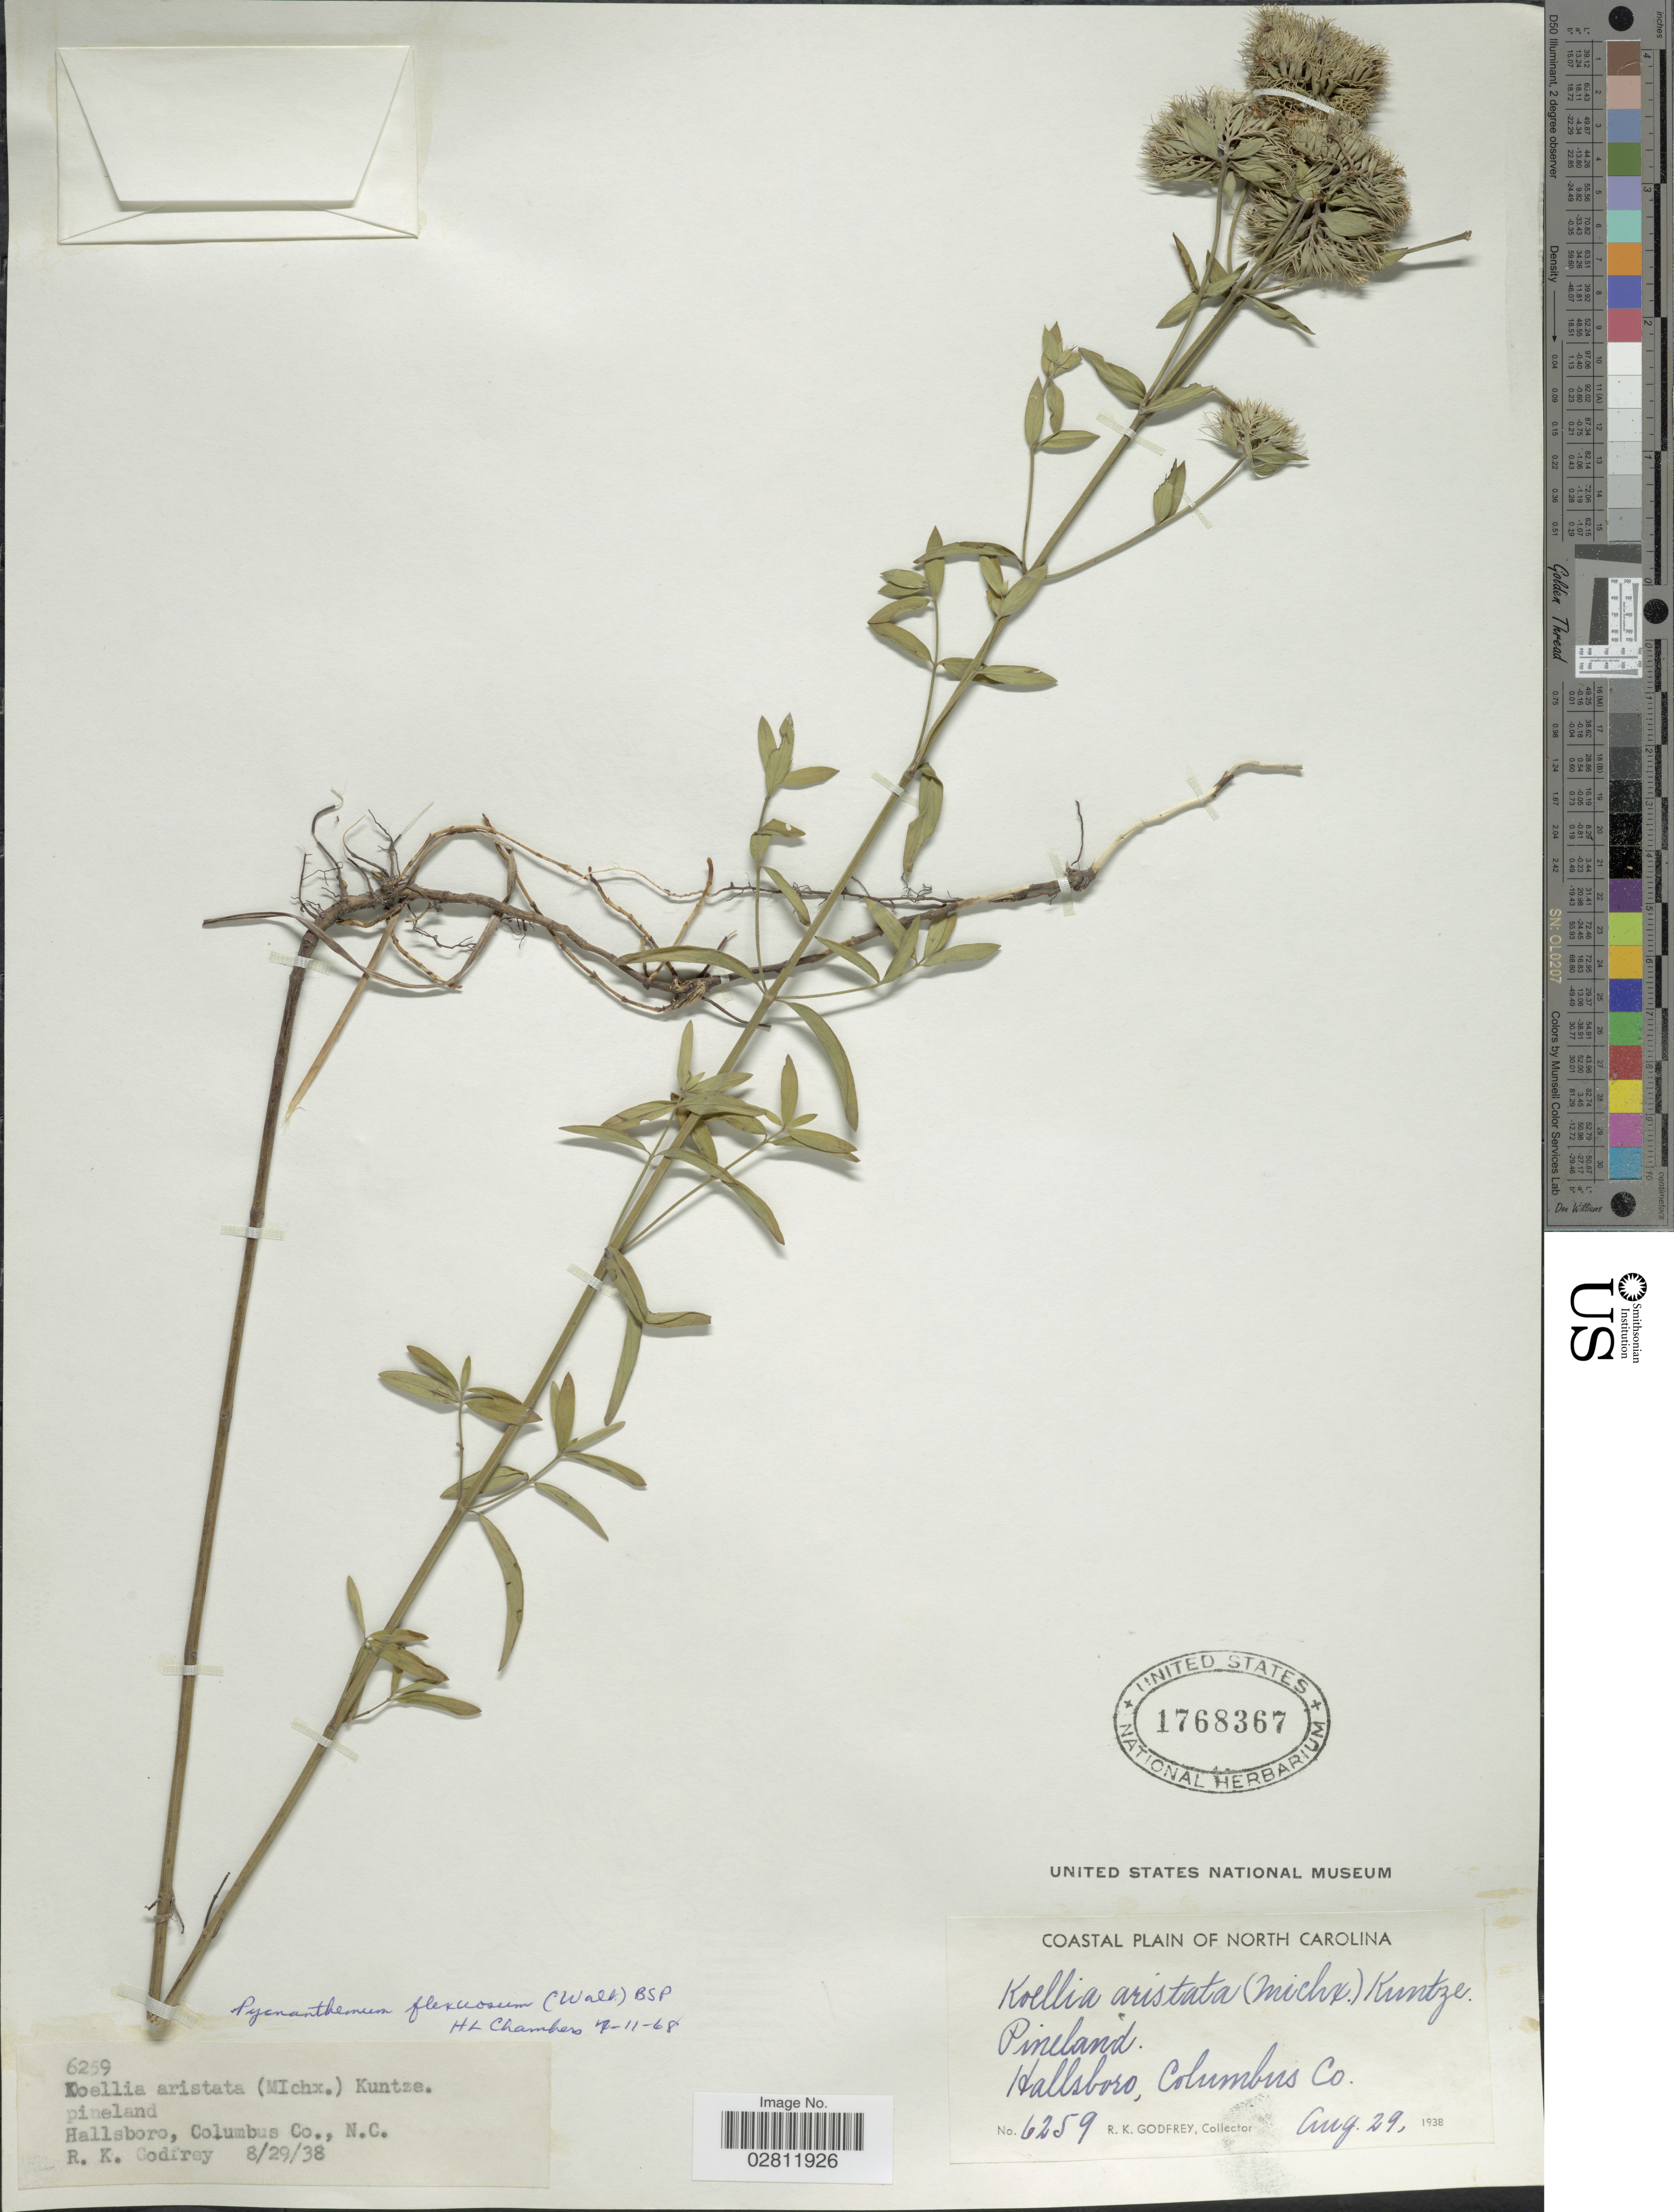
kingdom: Plantae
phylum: Tracheophyta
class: Magnoliopsida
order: Lamiales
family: Lamiaceae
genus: Pycnanthemum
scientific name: Pycnanthemum flexuosum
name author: (Walter) Britton, Stearns & Poggenb.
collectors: R. K. Godfrey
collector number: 6259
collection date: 1938-08-29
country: United States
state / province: North Carolina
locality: Coastal plain of North Carolina. Hallsboro, Columbus Co.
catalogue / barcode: US 1768367